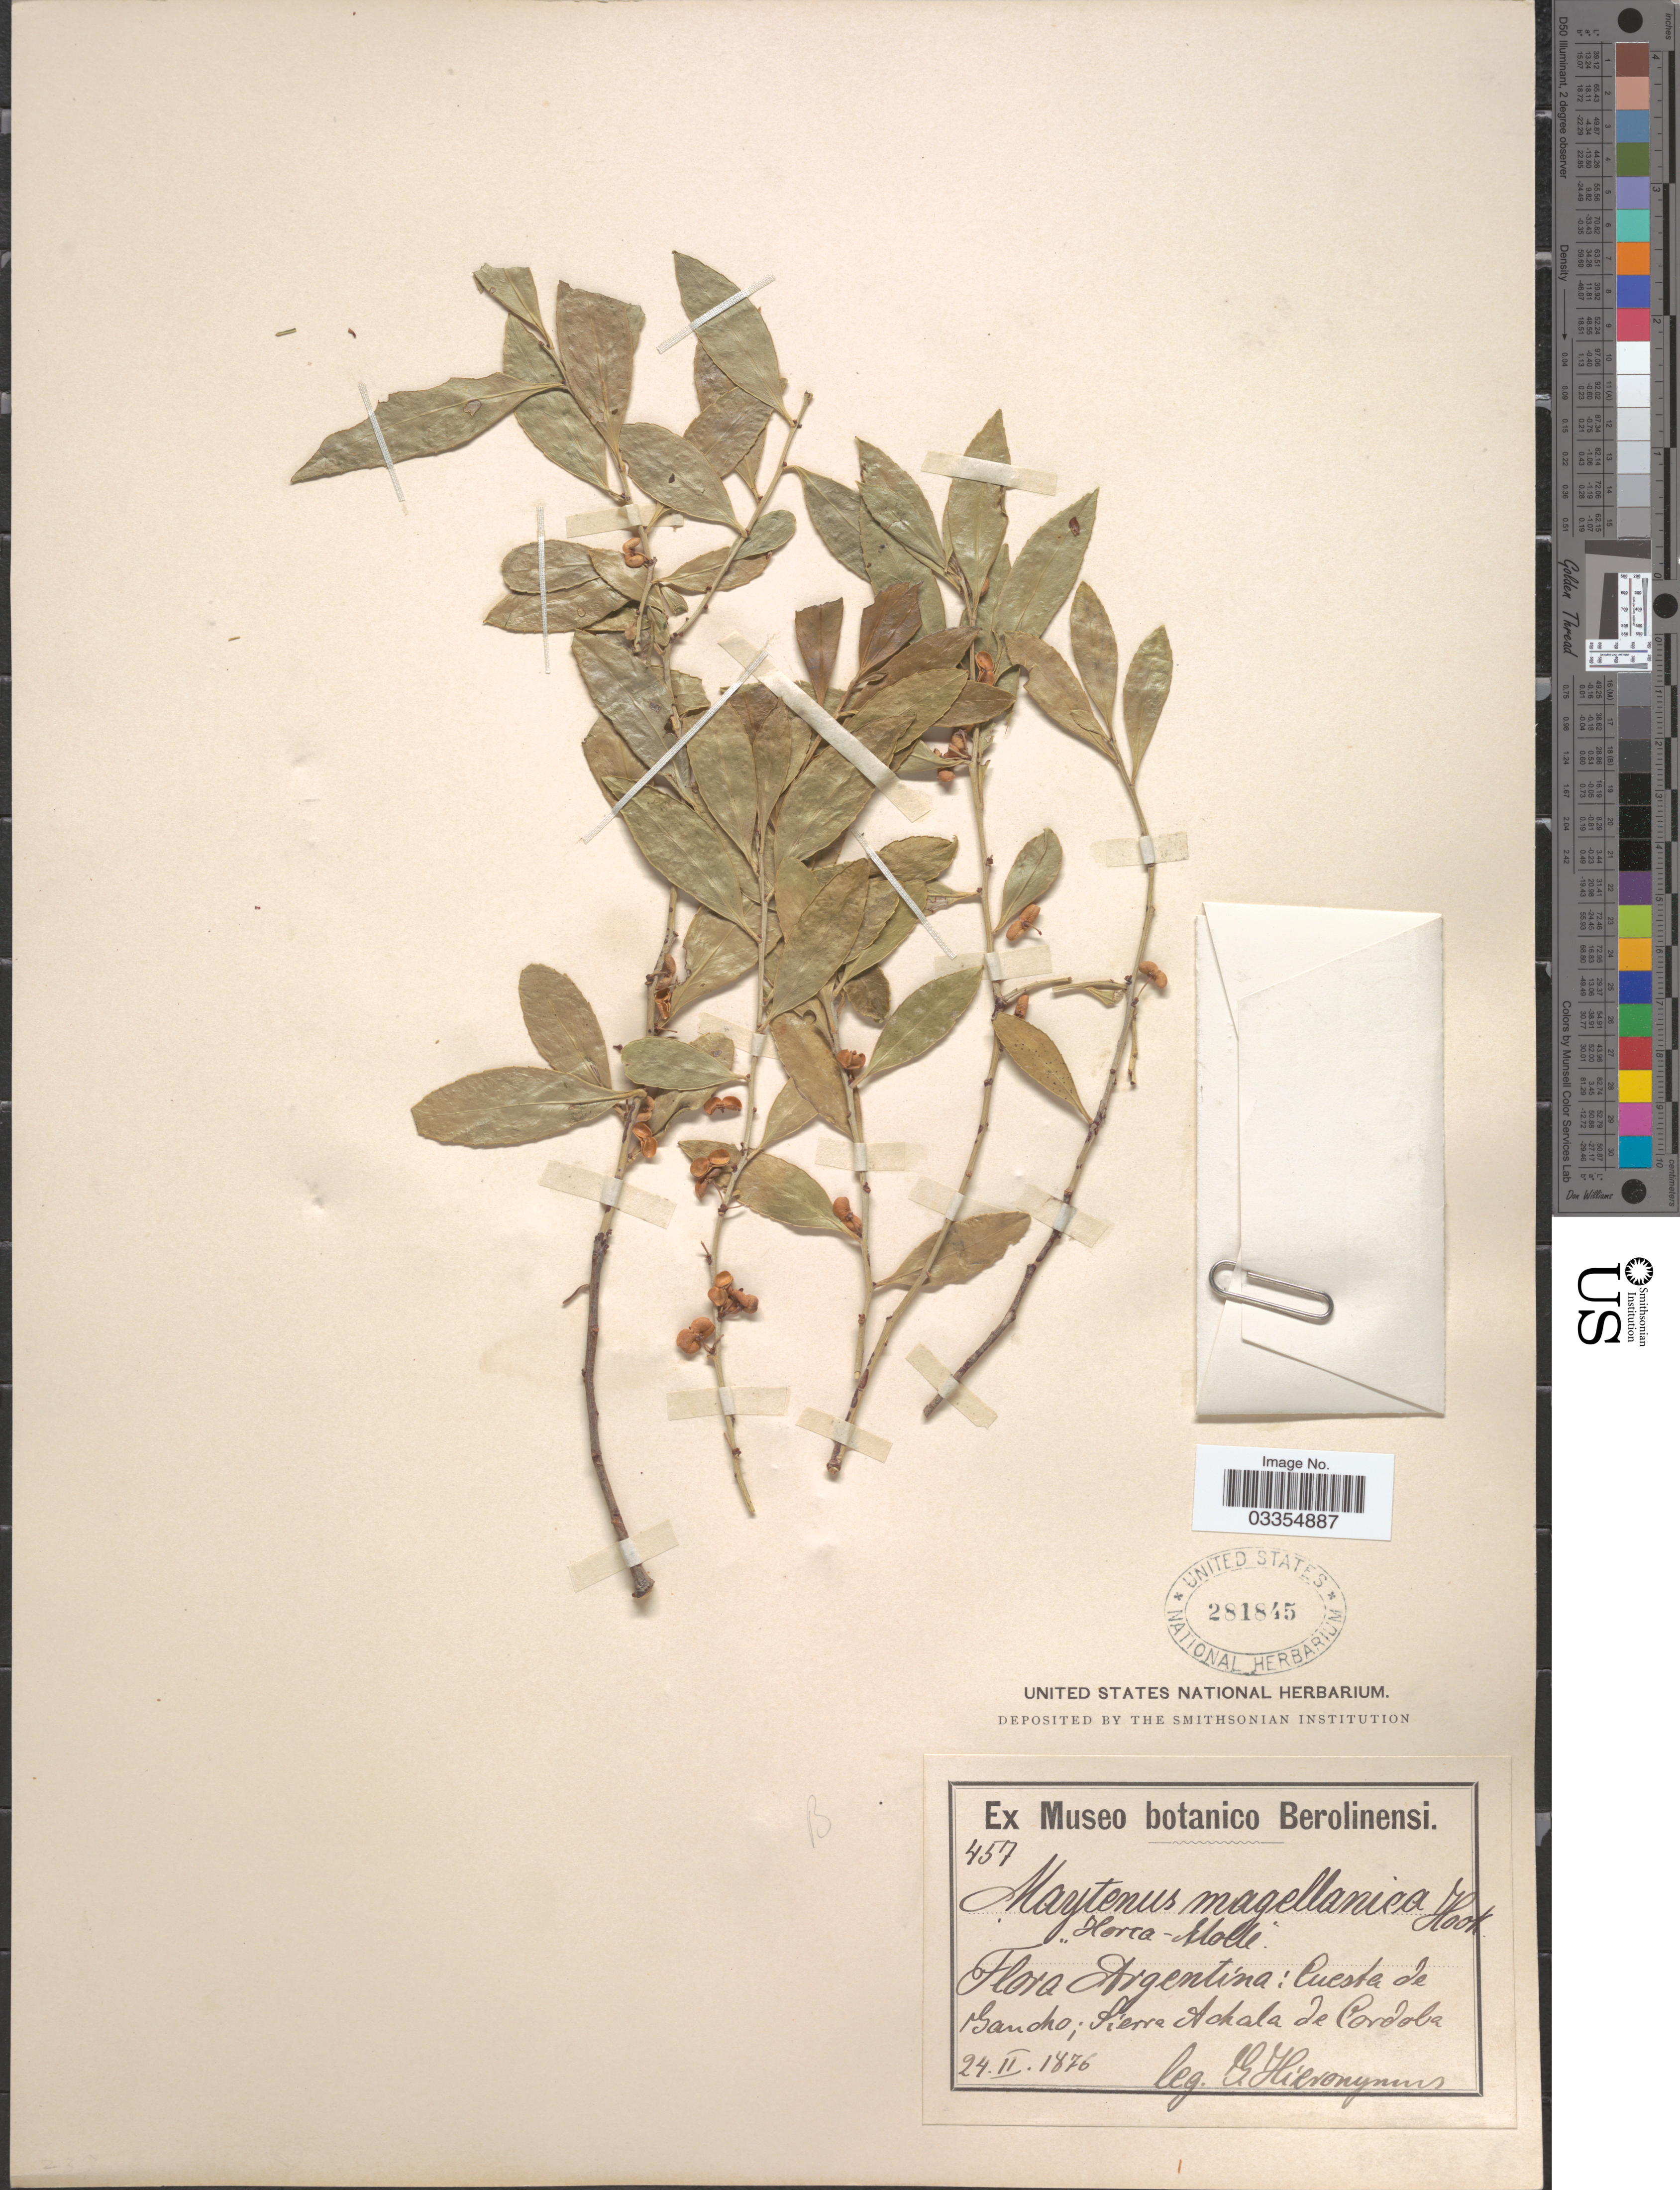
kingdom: Plantae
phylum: Tracheophyta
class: Magnoliopsida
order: Celastrales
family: Celastraceae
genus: Maytenus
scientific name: Maytenus magellanica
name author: (Lam.) Hook. f.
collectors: G. H. Hieronymus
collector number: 457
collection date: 1876-02-24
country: Argentina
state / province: Cordoba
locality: Cuesta de Gaucho; Sierra Achala de Cordoba.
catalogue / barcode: US 281845